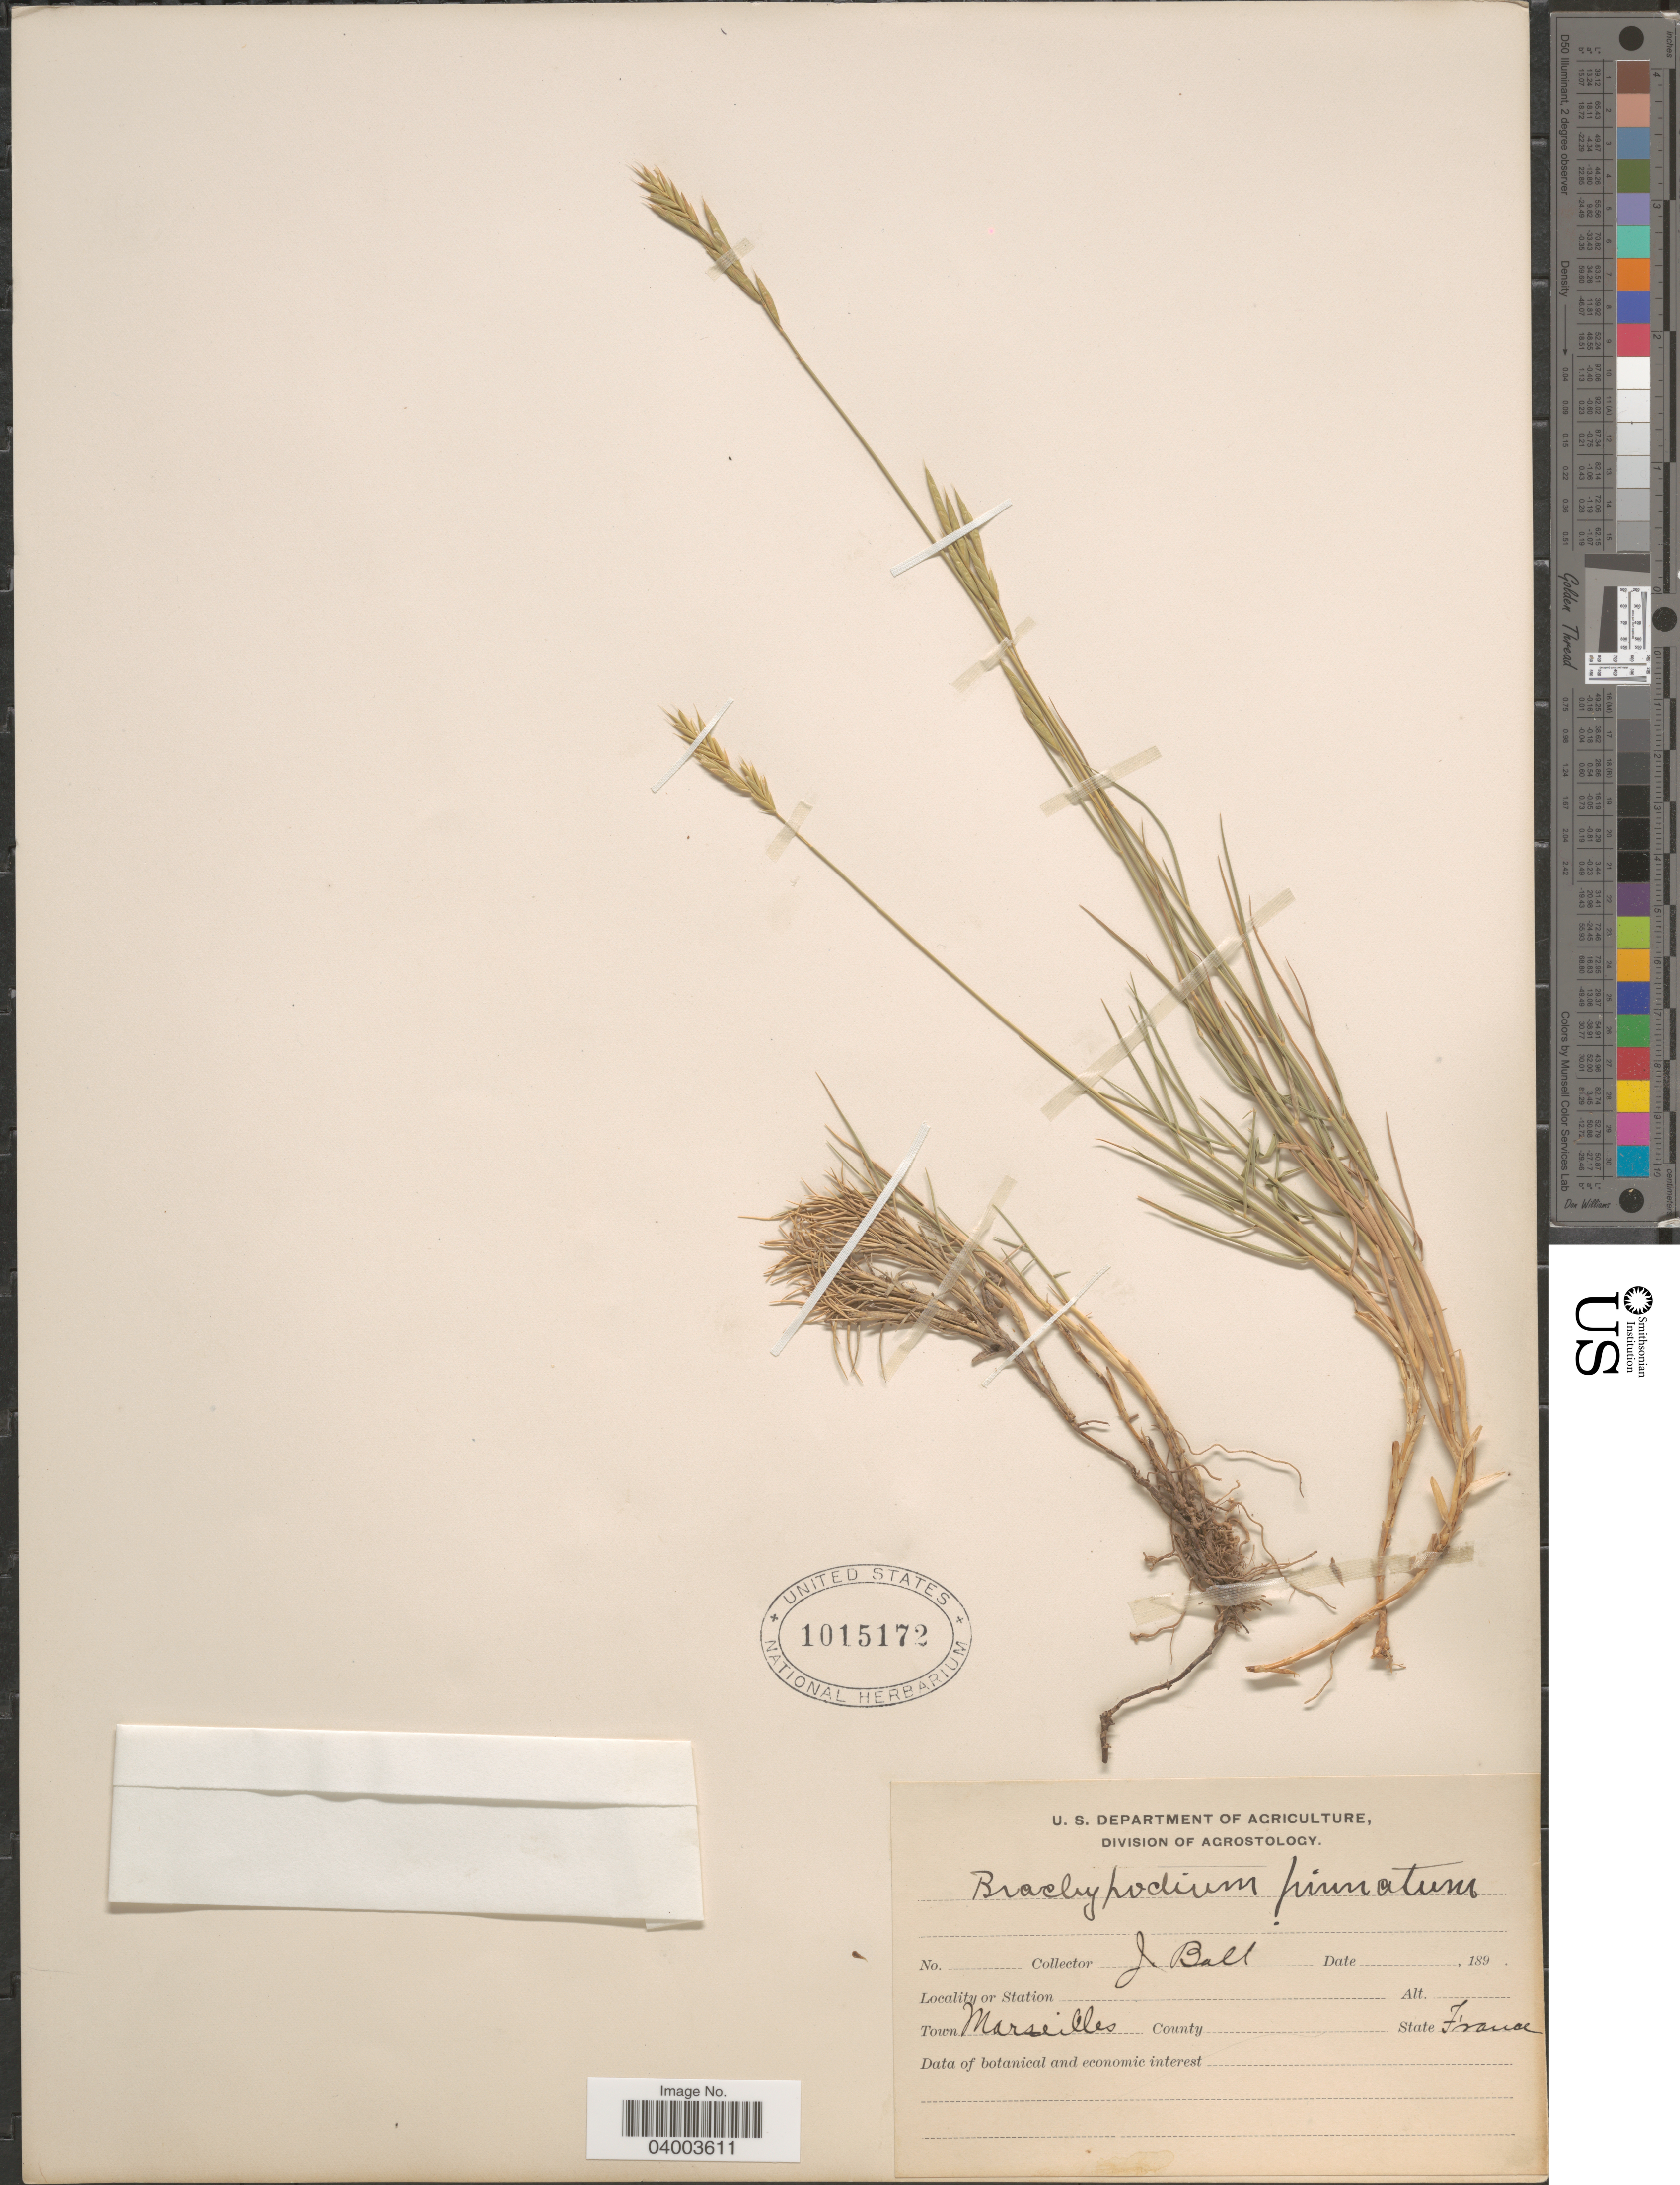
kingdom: Plantae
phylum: Tracheophyta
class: Liliopsida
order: Poales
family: Poaceae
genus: Brachypodium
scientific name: Brachypodium pinnatum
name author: (L.) P. Beauv.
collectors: J. Ball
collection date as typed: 189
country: France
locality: Town Marseilles.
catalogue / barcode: US 1015172